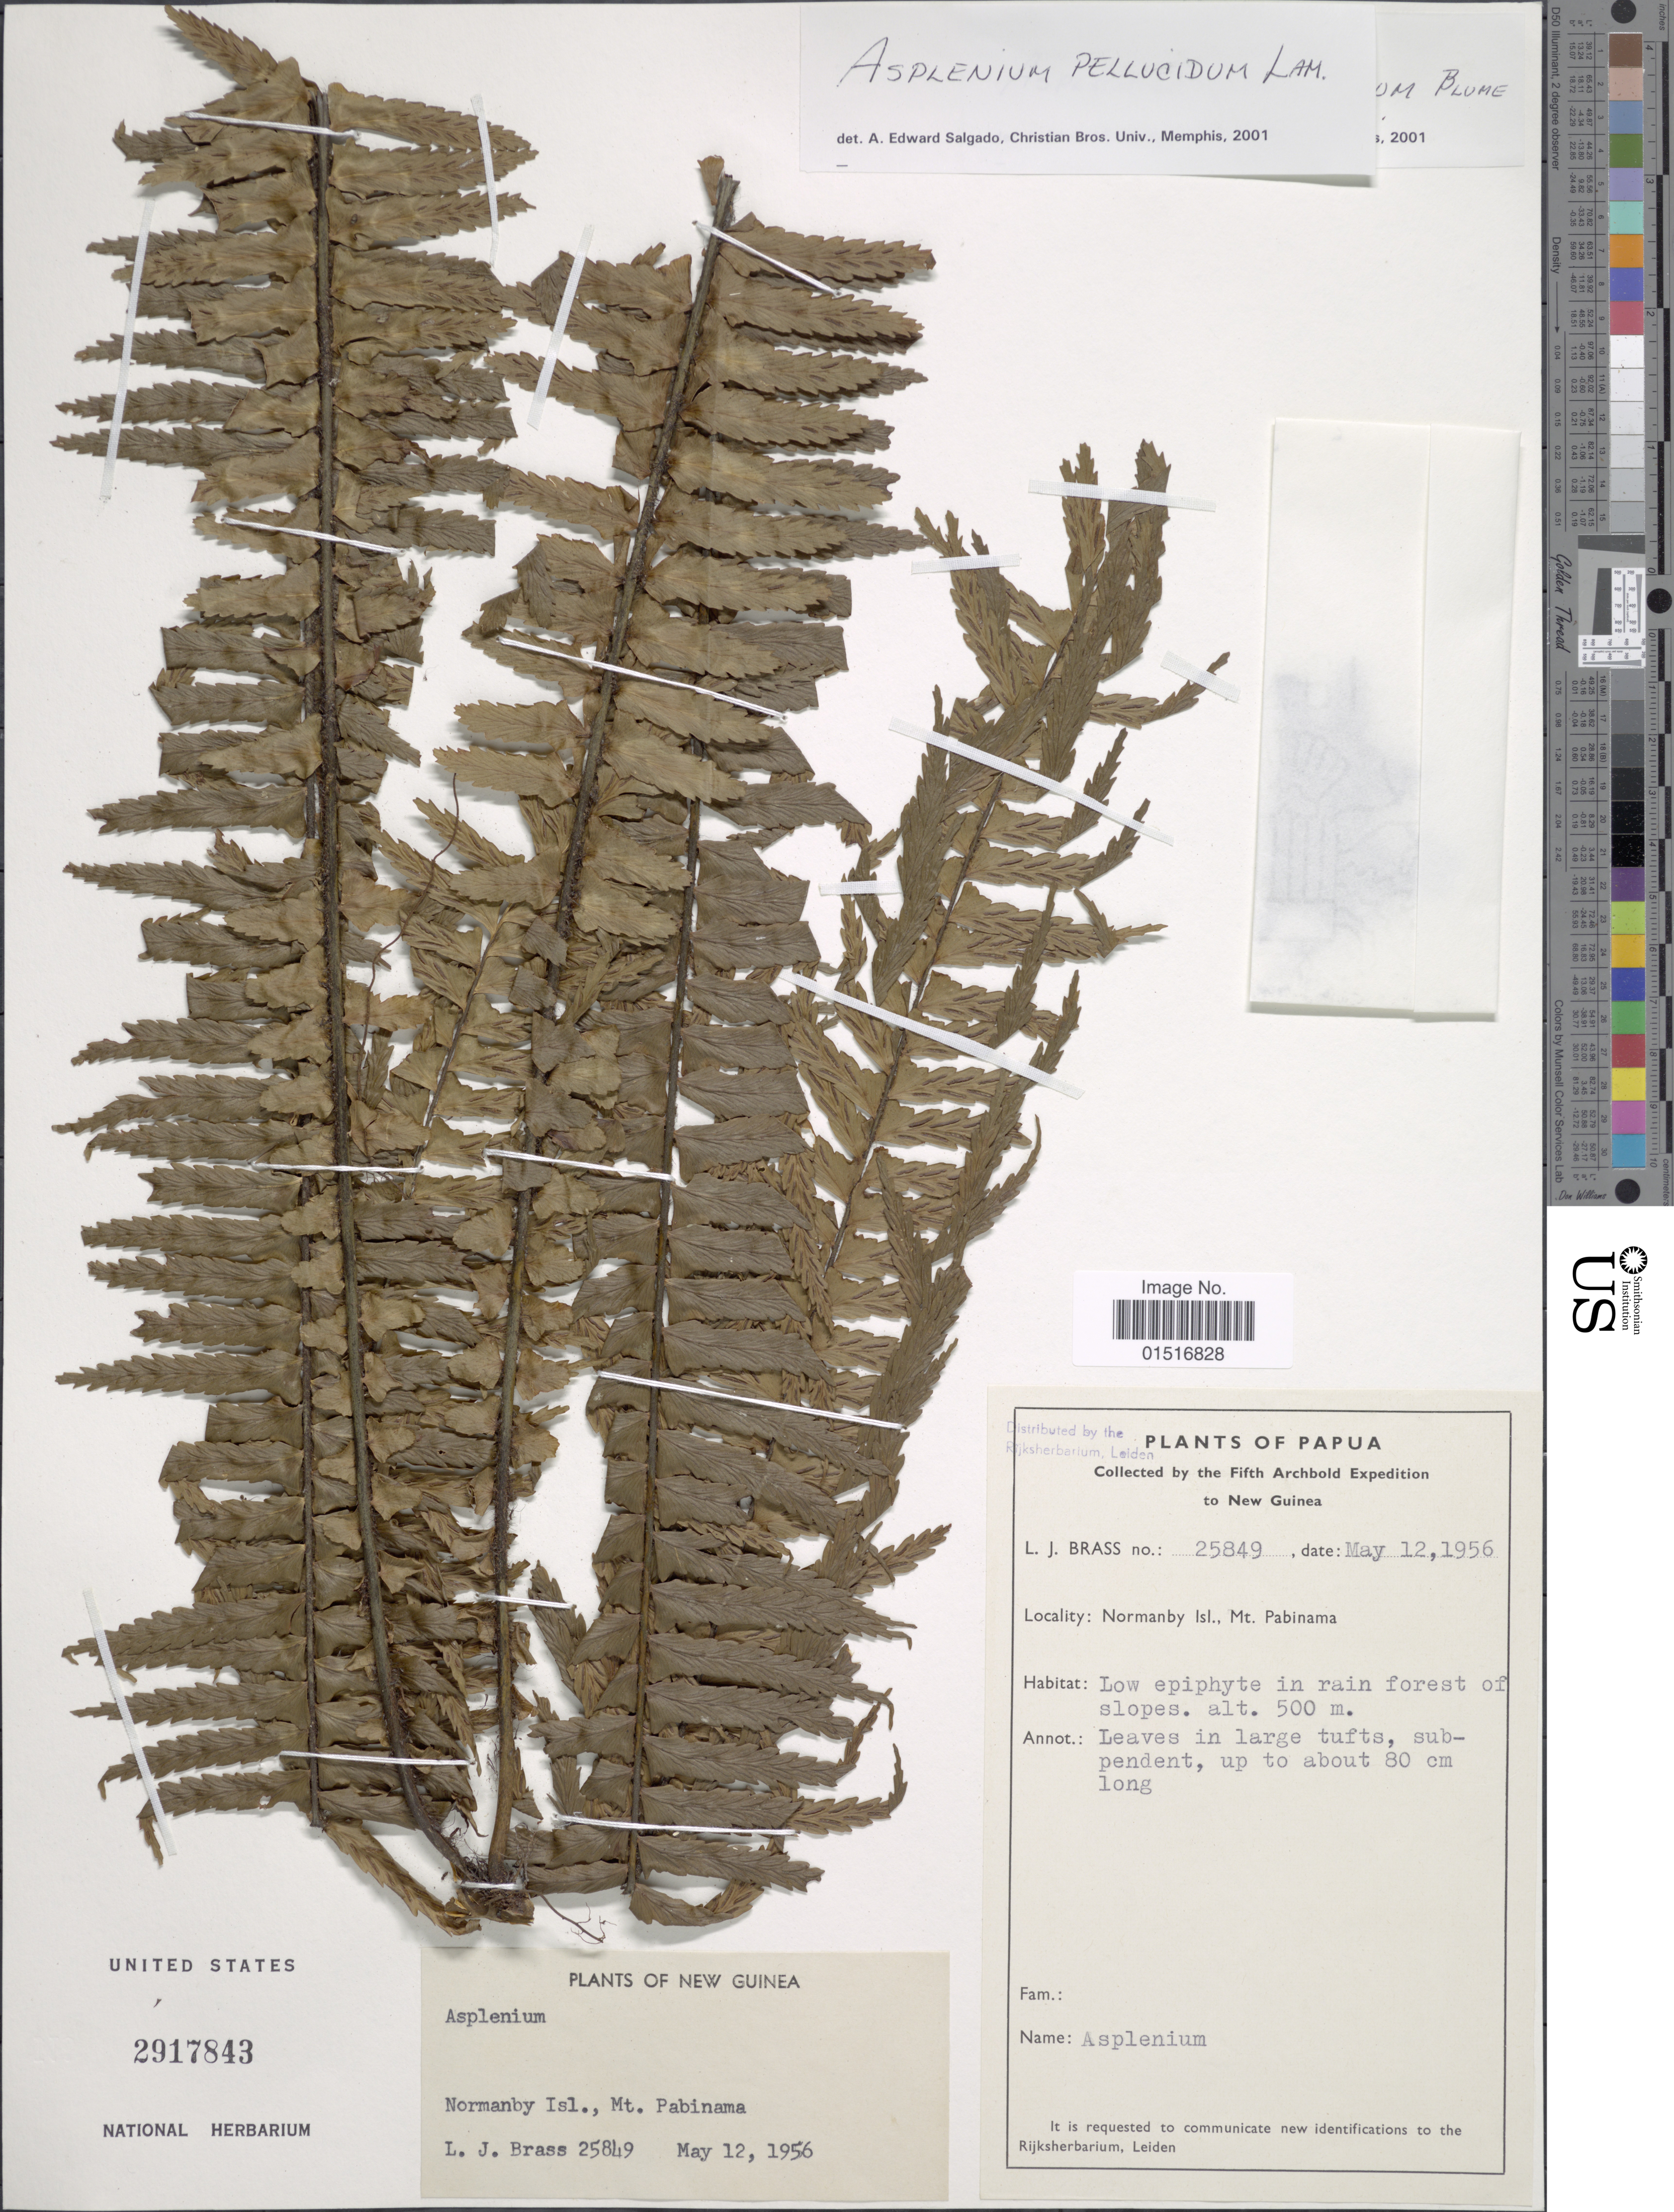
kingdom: Plantae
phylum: Tracheophyta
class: Polypodiopsida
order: Polypodiales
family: Aspleniaceae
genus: Asplenium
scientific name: Asplenium pellucidum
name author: Lam.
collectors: L. J. Brass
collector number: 25849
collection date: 1956-05-12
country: Papua New Guinea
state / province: Milne Bay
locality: Papua. Normanby Isl., Mt. Pabinama, New Guinea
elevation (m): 500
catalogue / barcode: US 2917843